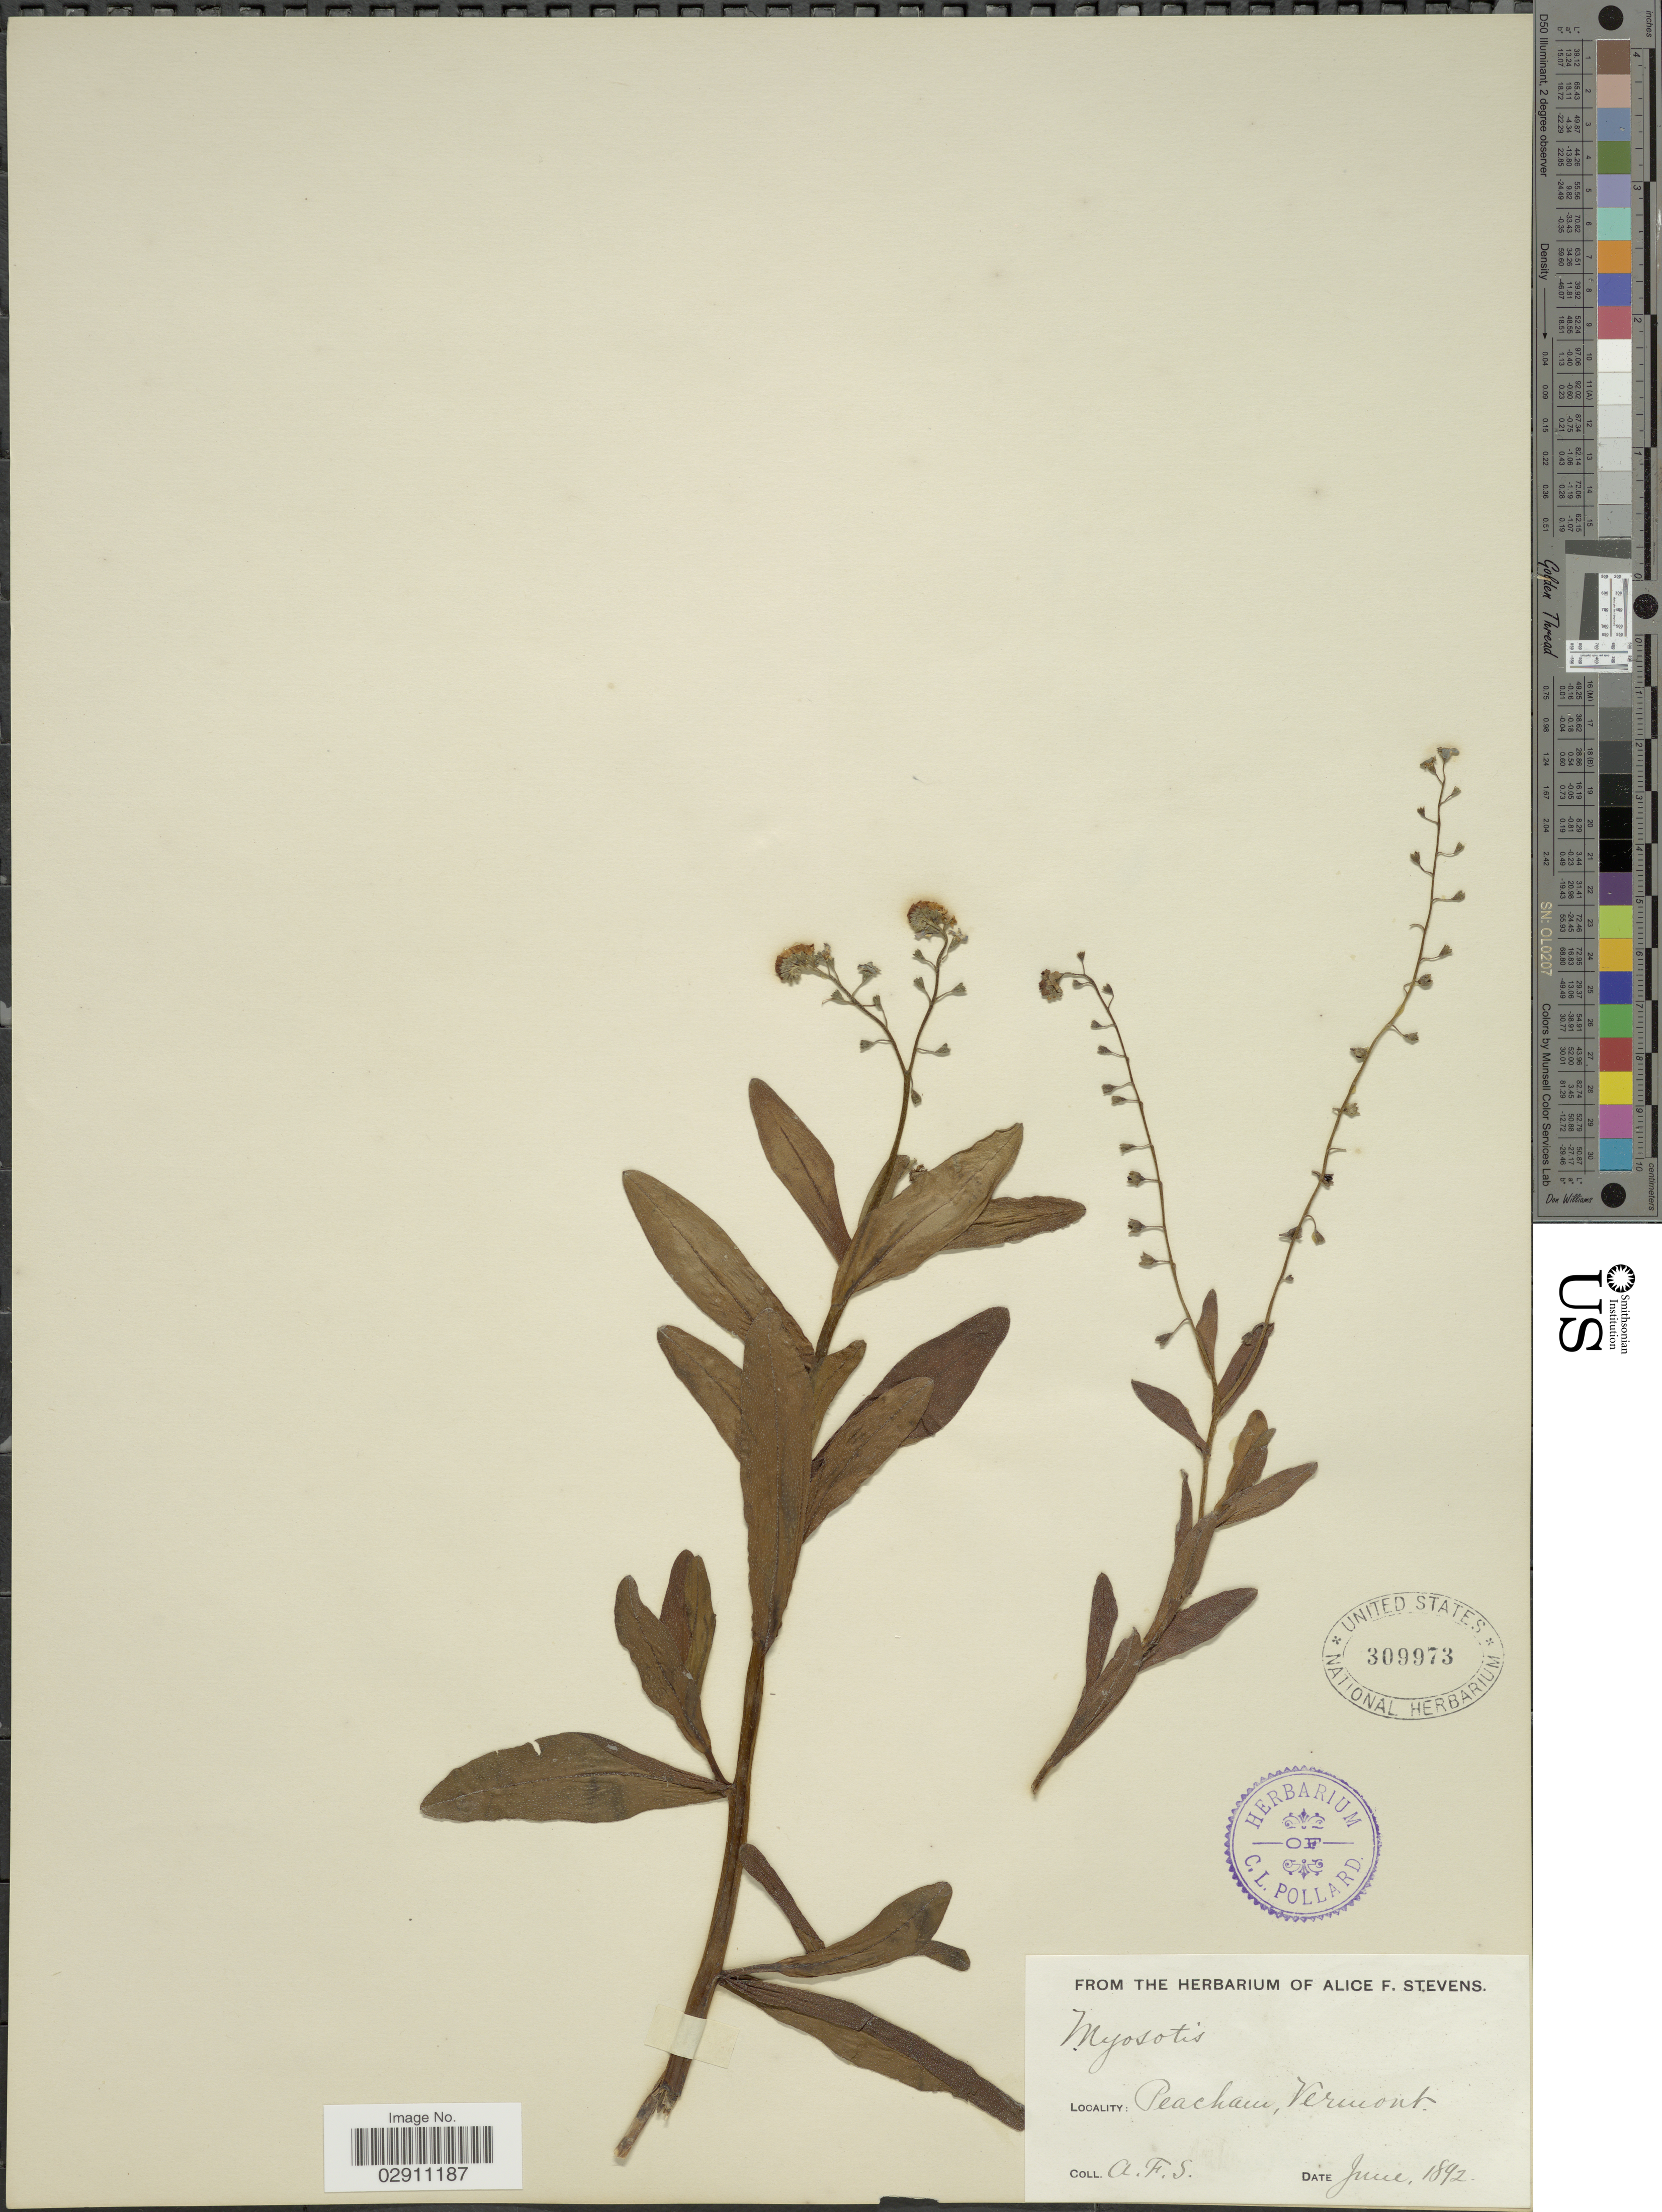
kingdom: Plantae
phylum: Tracheophyta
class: Magnoliopsida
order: Boraginales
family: Boraginaceae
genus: Myosotis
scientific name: Myosotis laxa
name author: F. Lehm.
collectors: A. Stevens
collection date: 1892-07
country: United States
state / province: Vermont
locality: Peacham.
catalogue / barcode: US 309973